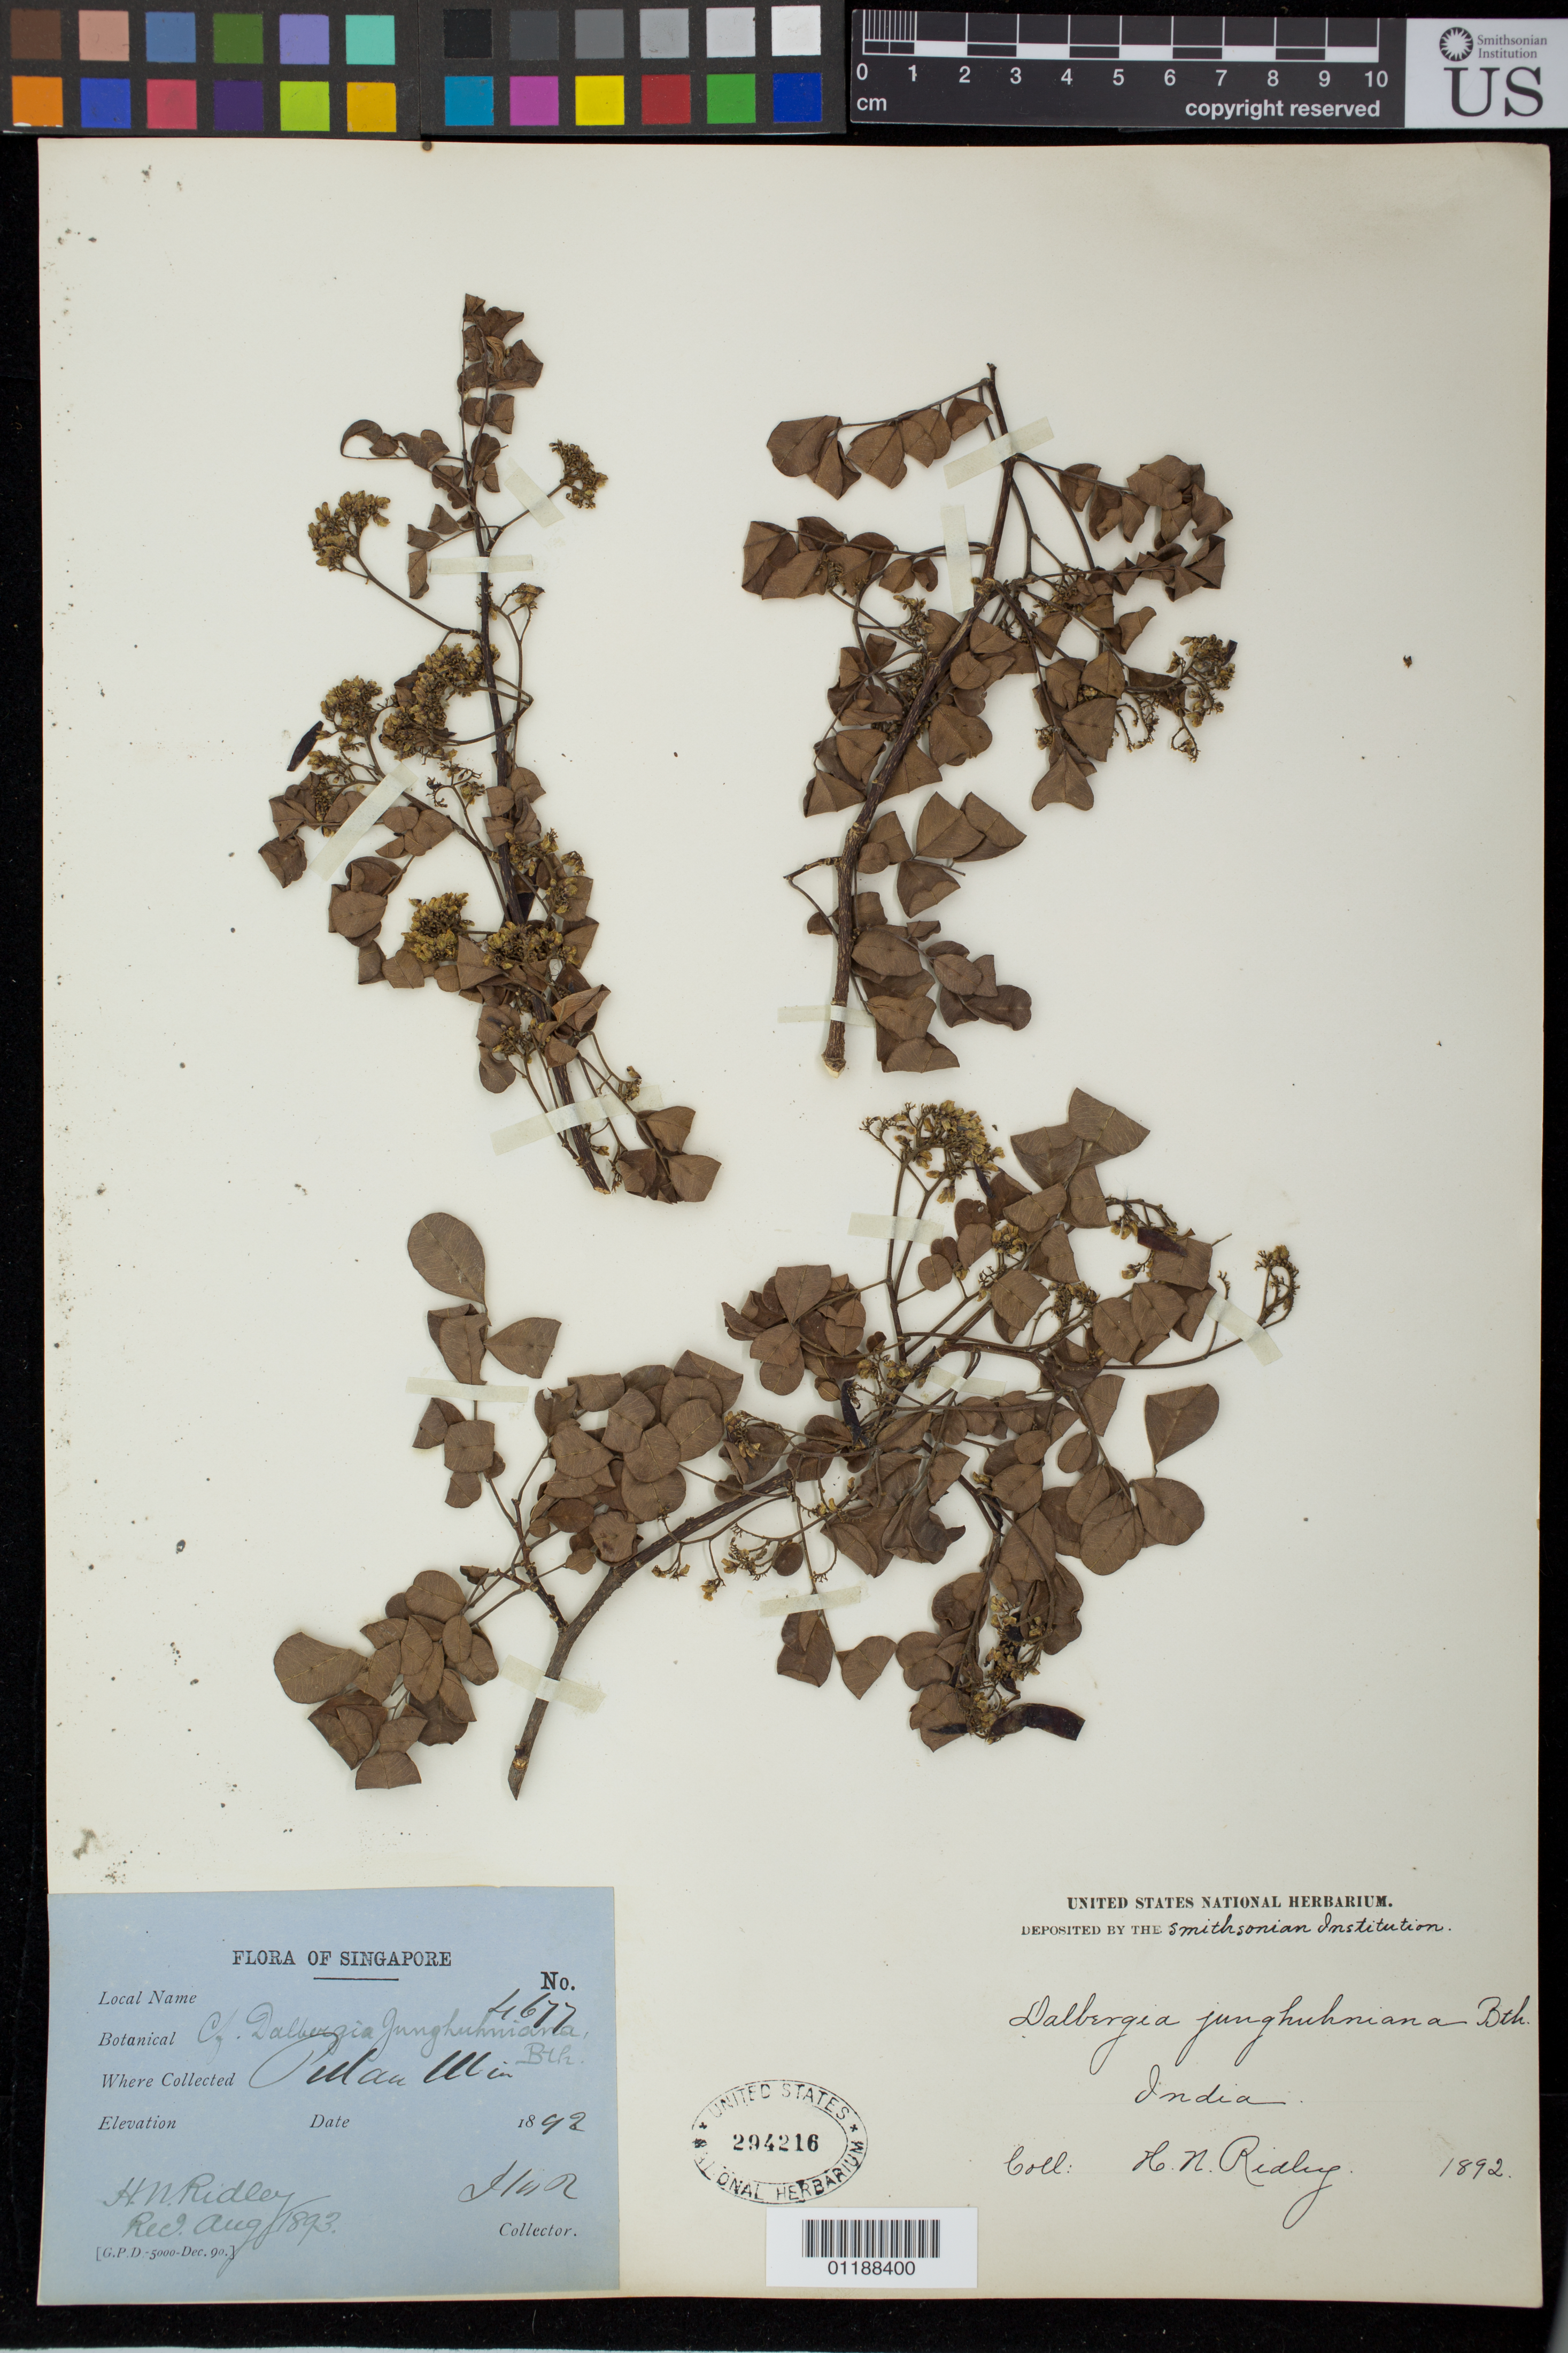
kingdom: Plantae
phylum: Tracheophyta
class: Magnoliopsida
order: Fabales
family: Fabaceae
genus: Dalbergia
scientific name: Dalbergia junghuhnii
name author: Benth.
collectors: H. N. Ridley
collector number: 4677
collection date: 1892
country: Singapore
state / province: North East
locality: Palau Ubin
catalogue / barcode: US 294216